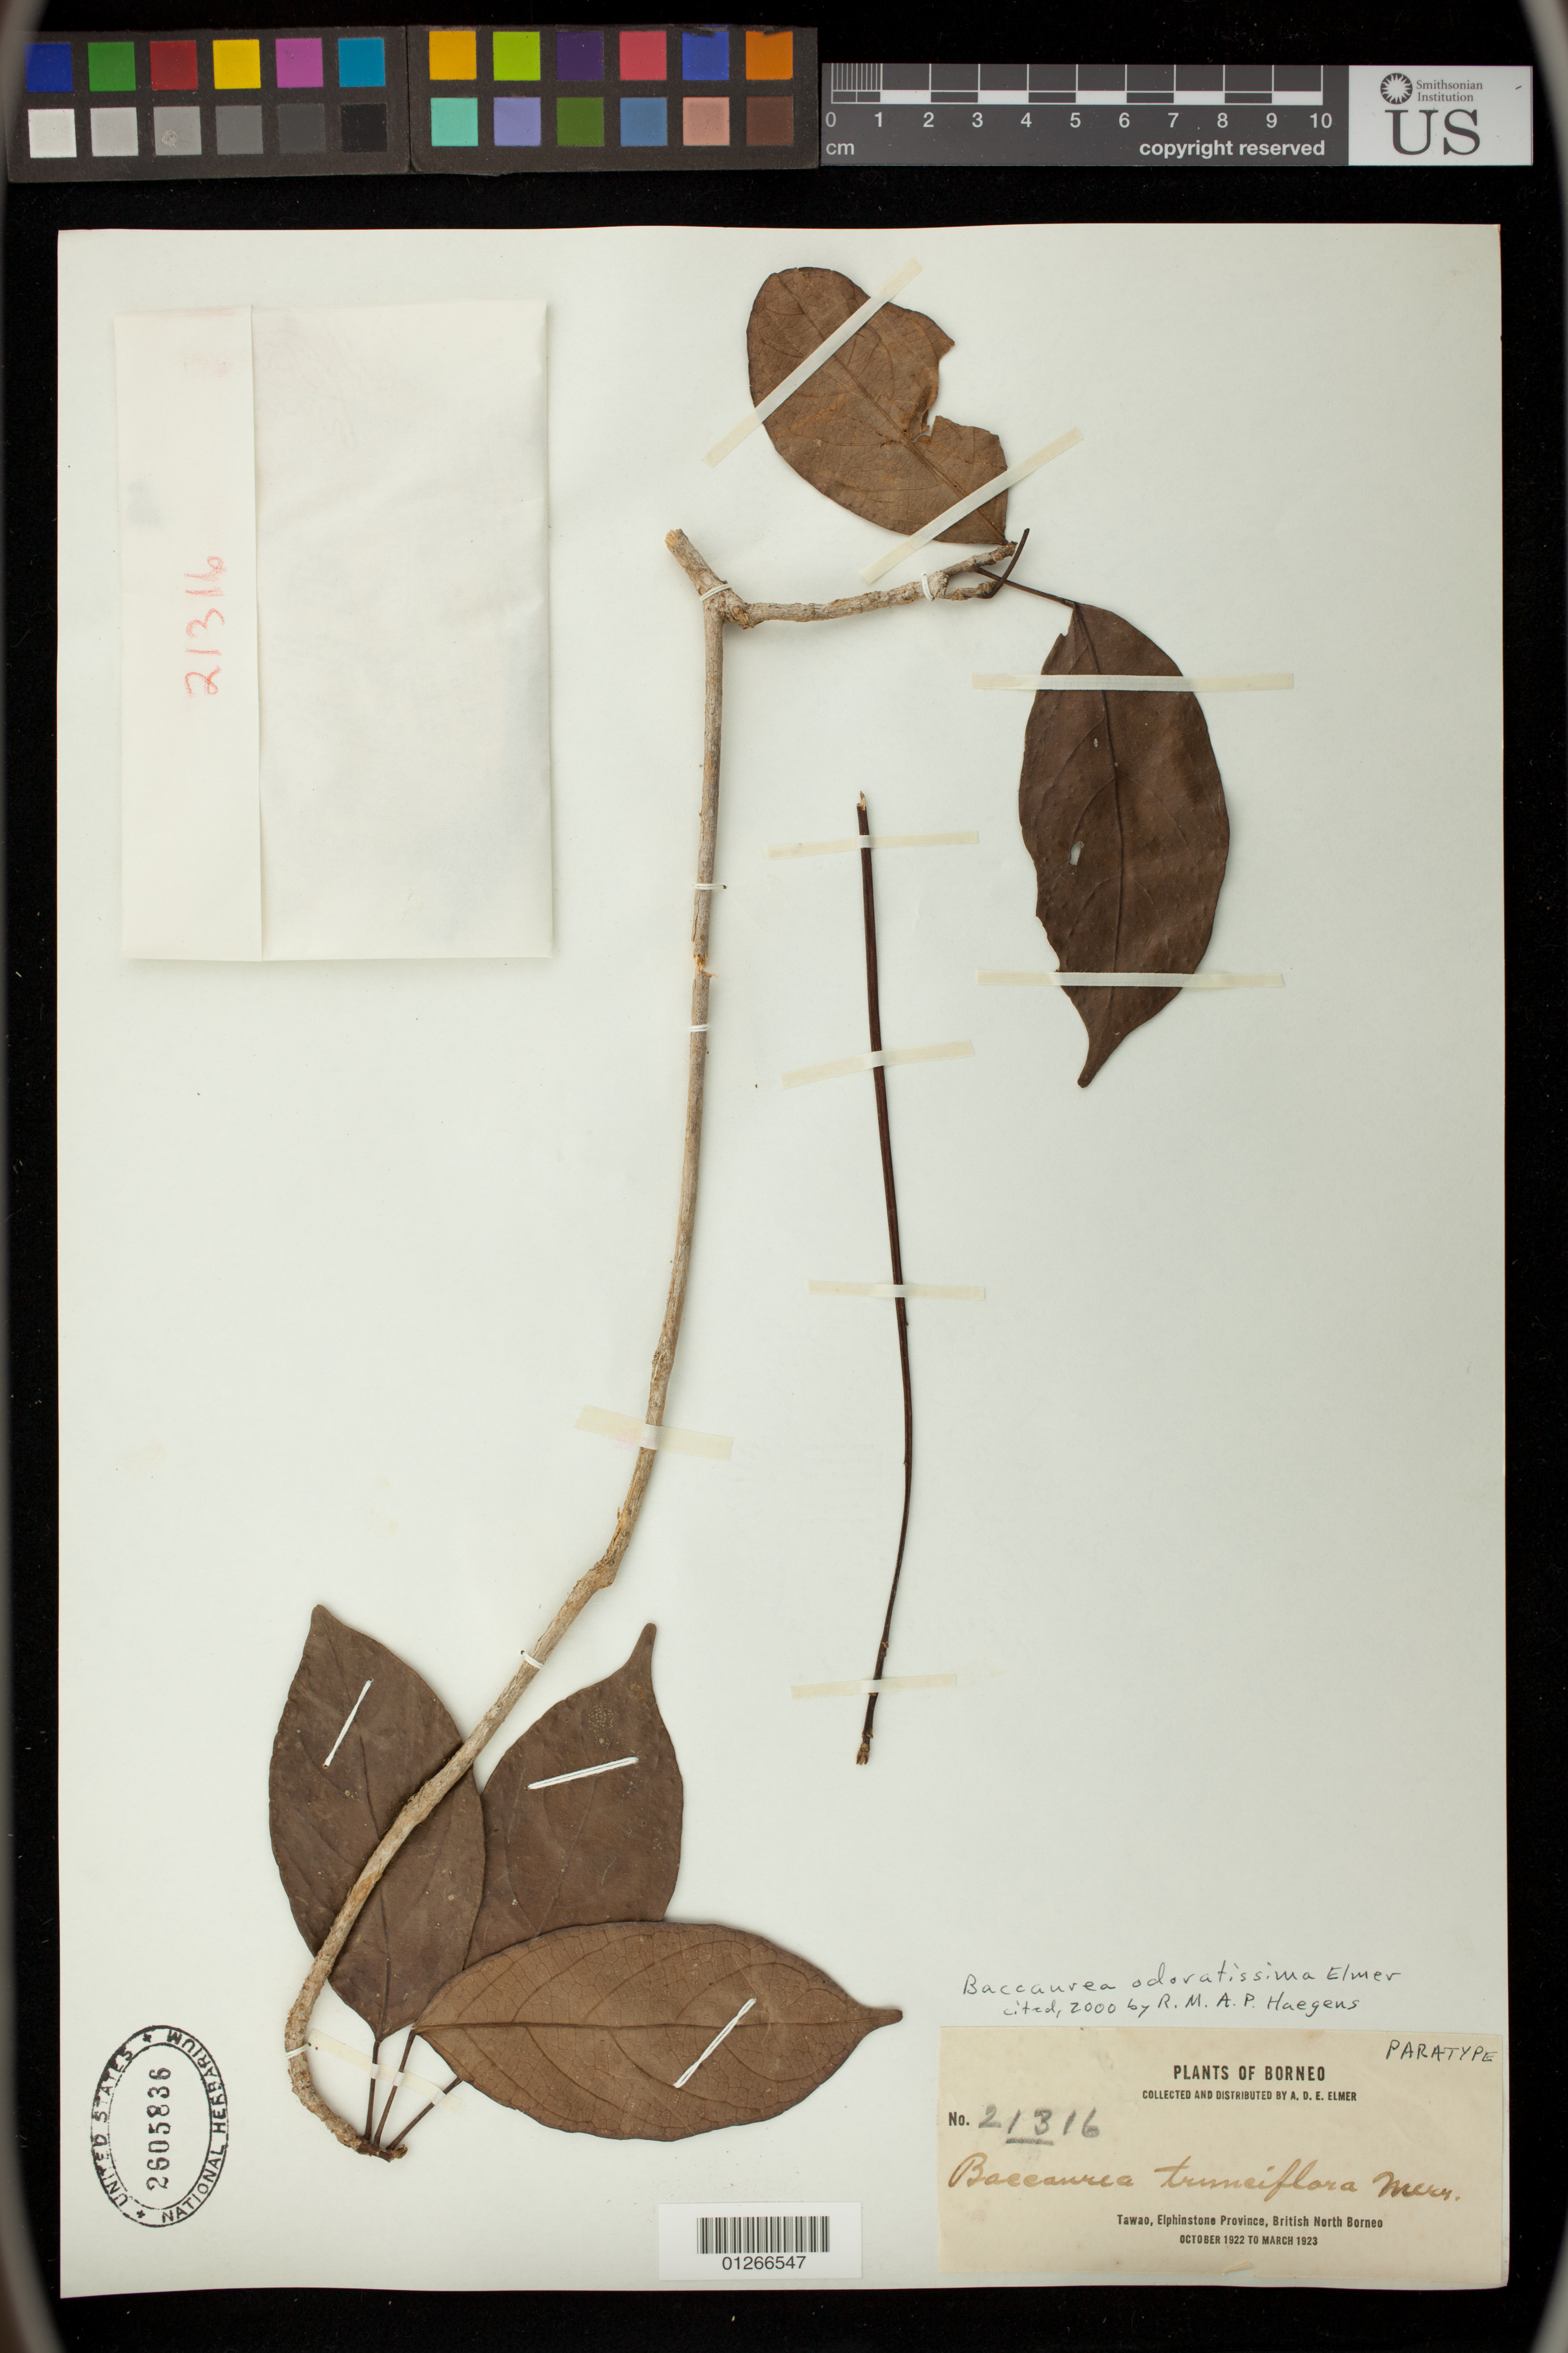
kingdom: Plantae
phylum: Tracheophyta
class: Magnoliopsida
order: Malpighiales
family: Phyllanthaceae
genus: Baccaurea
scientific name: Baccaurea odoratissima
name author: Elmer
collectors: A. D. E. Elmer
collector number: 21316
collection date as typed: Oct 1922 to -- Mar 1923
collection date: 1922-10/1923-03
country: Malaysia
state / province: Sabah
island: Borneo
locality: Tawao, Elphinstone Province, British North Borneo.